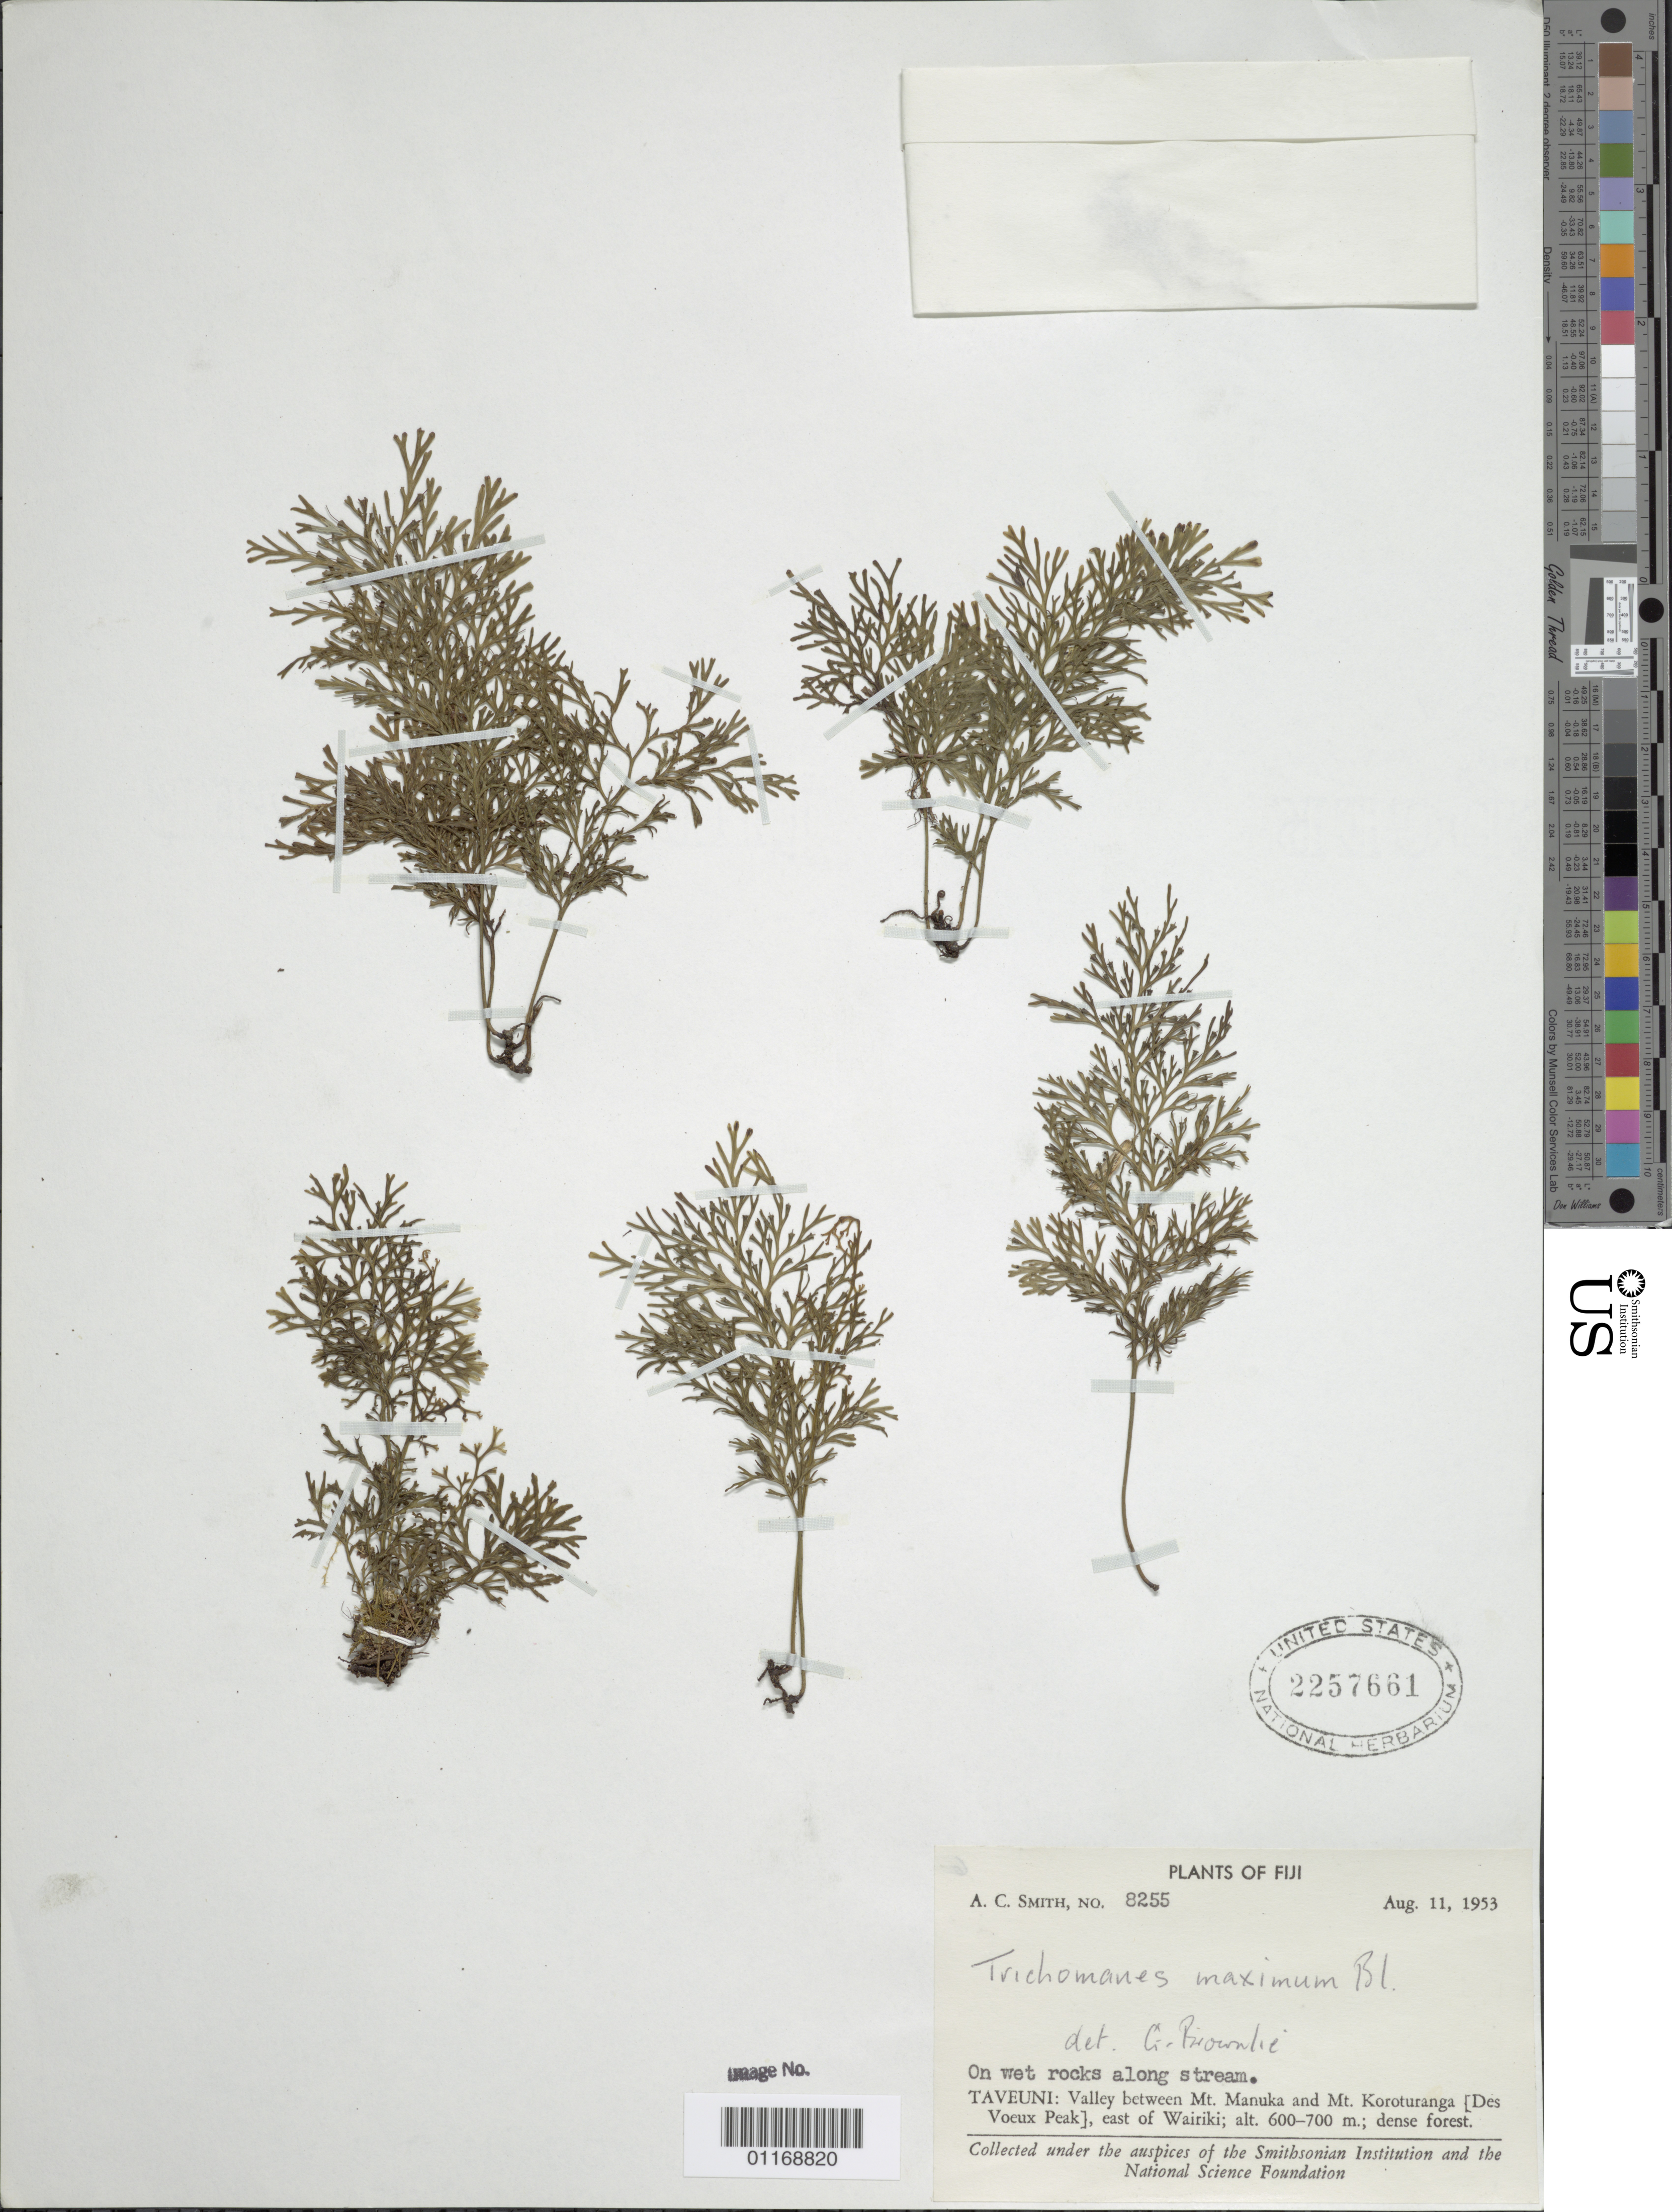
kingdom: Plantae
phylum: Tracheophyta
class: Polypodiopsida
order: Hymenophyllales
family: Hymenophyllaceae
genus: Vandenboschia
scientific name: Vandenboschia maxima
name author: (Blume) Copel.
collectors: A. C. Smith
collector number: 8255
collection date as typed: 11 Aug 1953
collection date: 1953-08-11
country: Fiji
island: Taveuni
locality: Taveuni, valley between mt manuka and mt koroturanga [des voeux peak], e of wairiki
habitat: On wet rocks above stream. Dense forest.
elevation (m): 600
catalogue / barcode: US 2257661